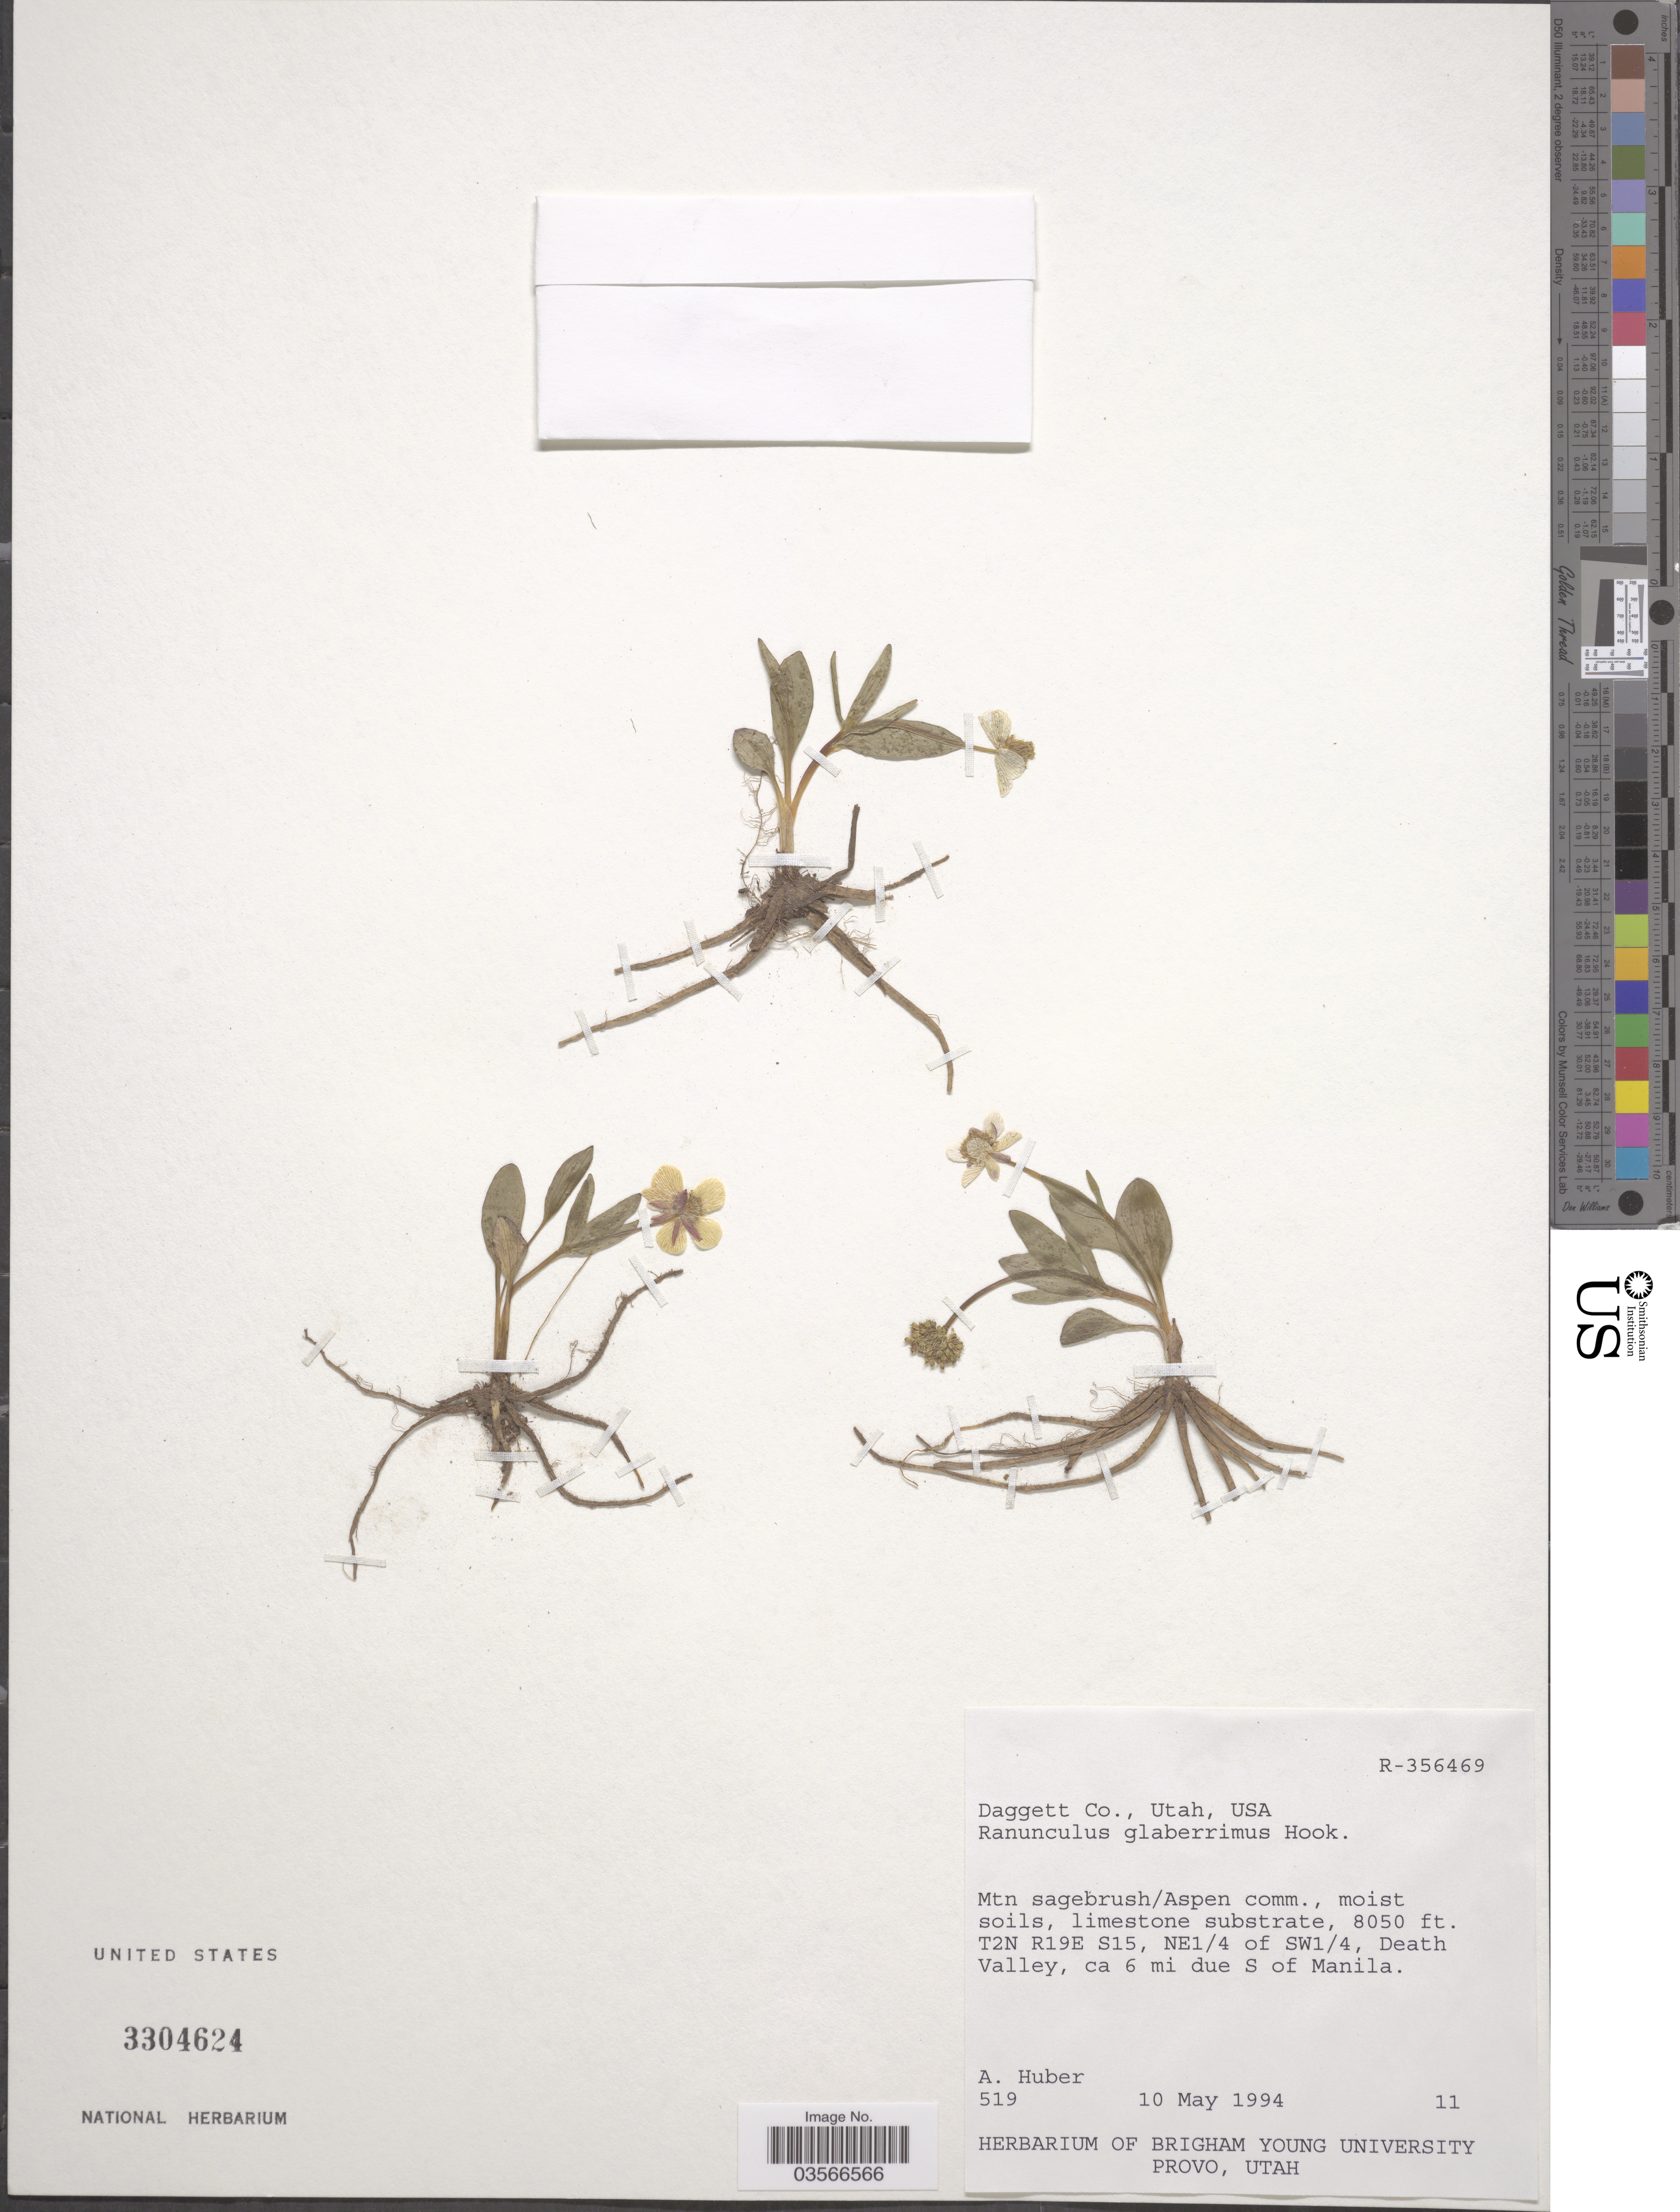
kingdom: Plantae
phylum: Tracheophyta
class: Magnoliopsida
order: Ranunculales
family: Ranunculaceae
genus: Ranunculus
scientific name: Ranunculus glaberrimus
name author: Hook.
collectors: A. Huber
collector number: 519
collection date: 1994-05-10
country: United States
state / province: Utah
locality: Daggett Co. T2N R19E S15, NE1/4 of SW1/4, Death Valley, ca 6 mi due S of Manila.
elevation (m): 2454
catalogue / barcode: US 3304624